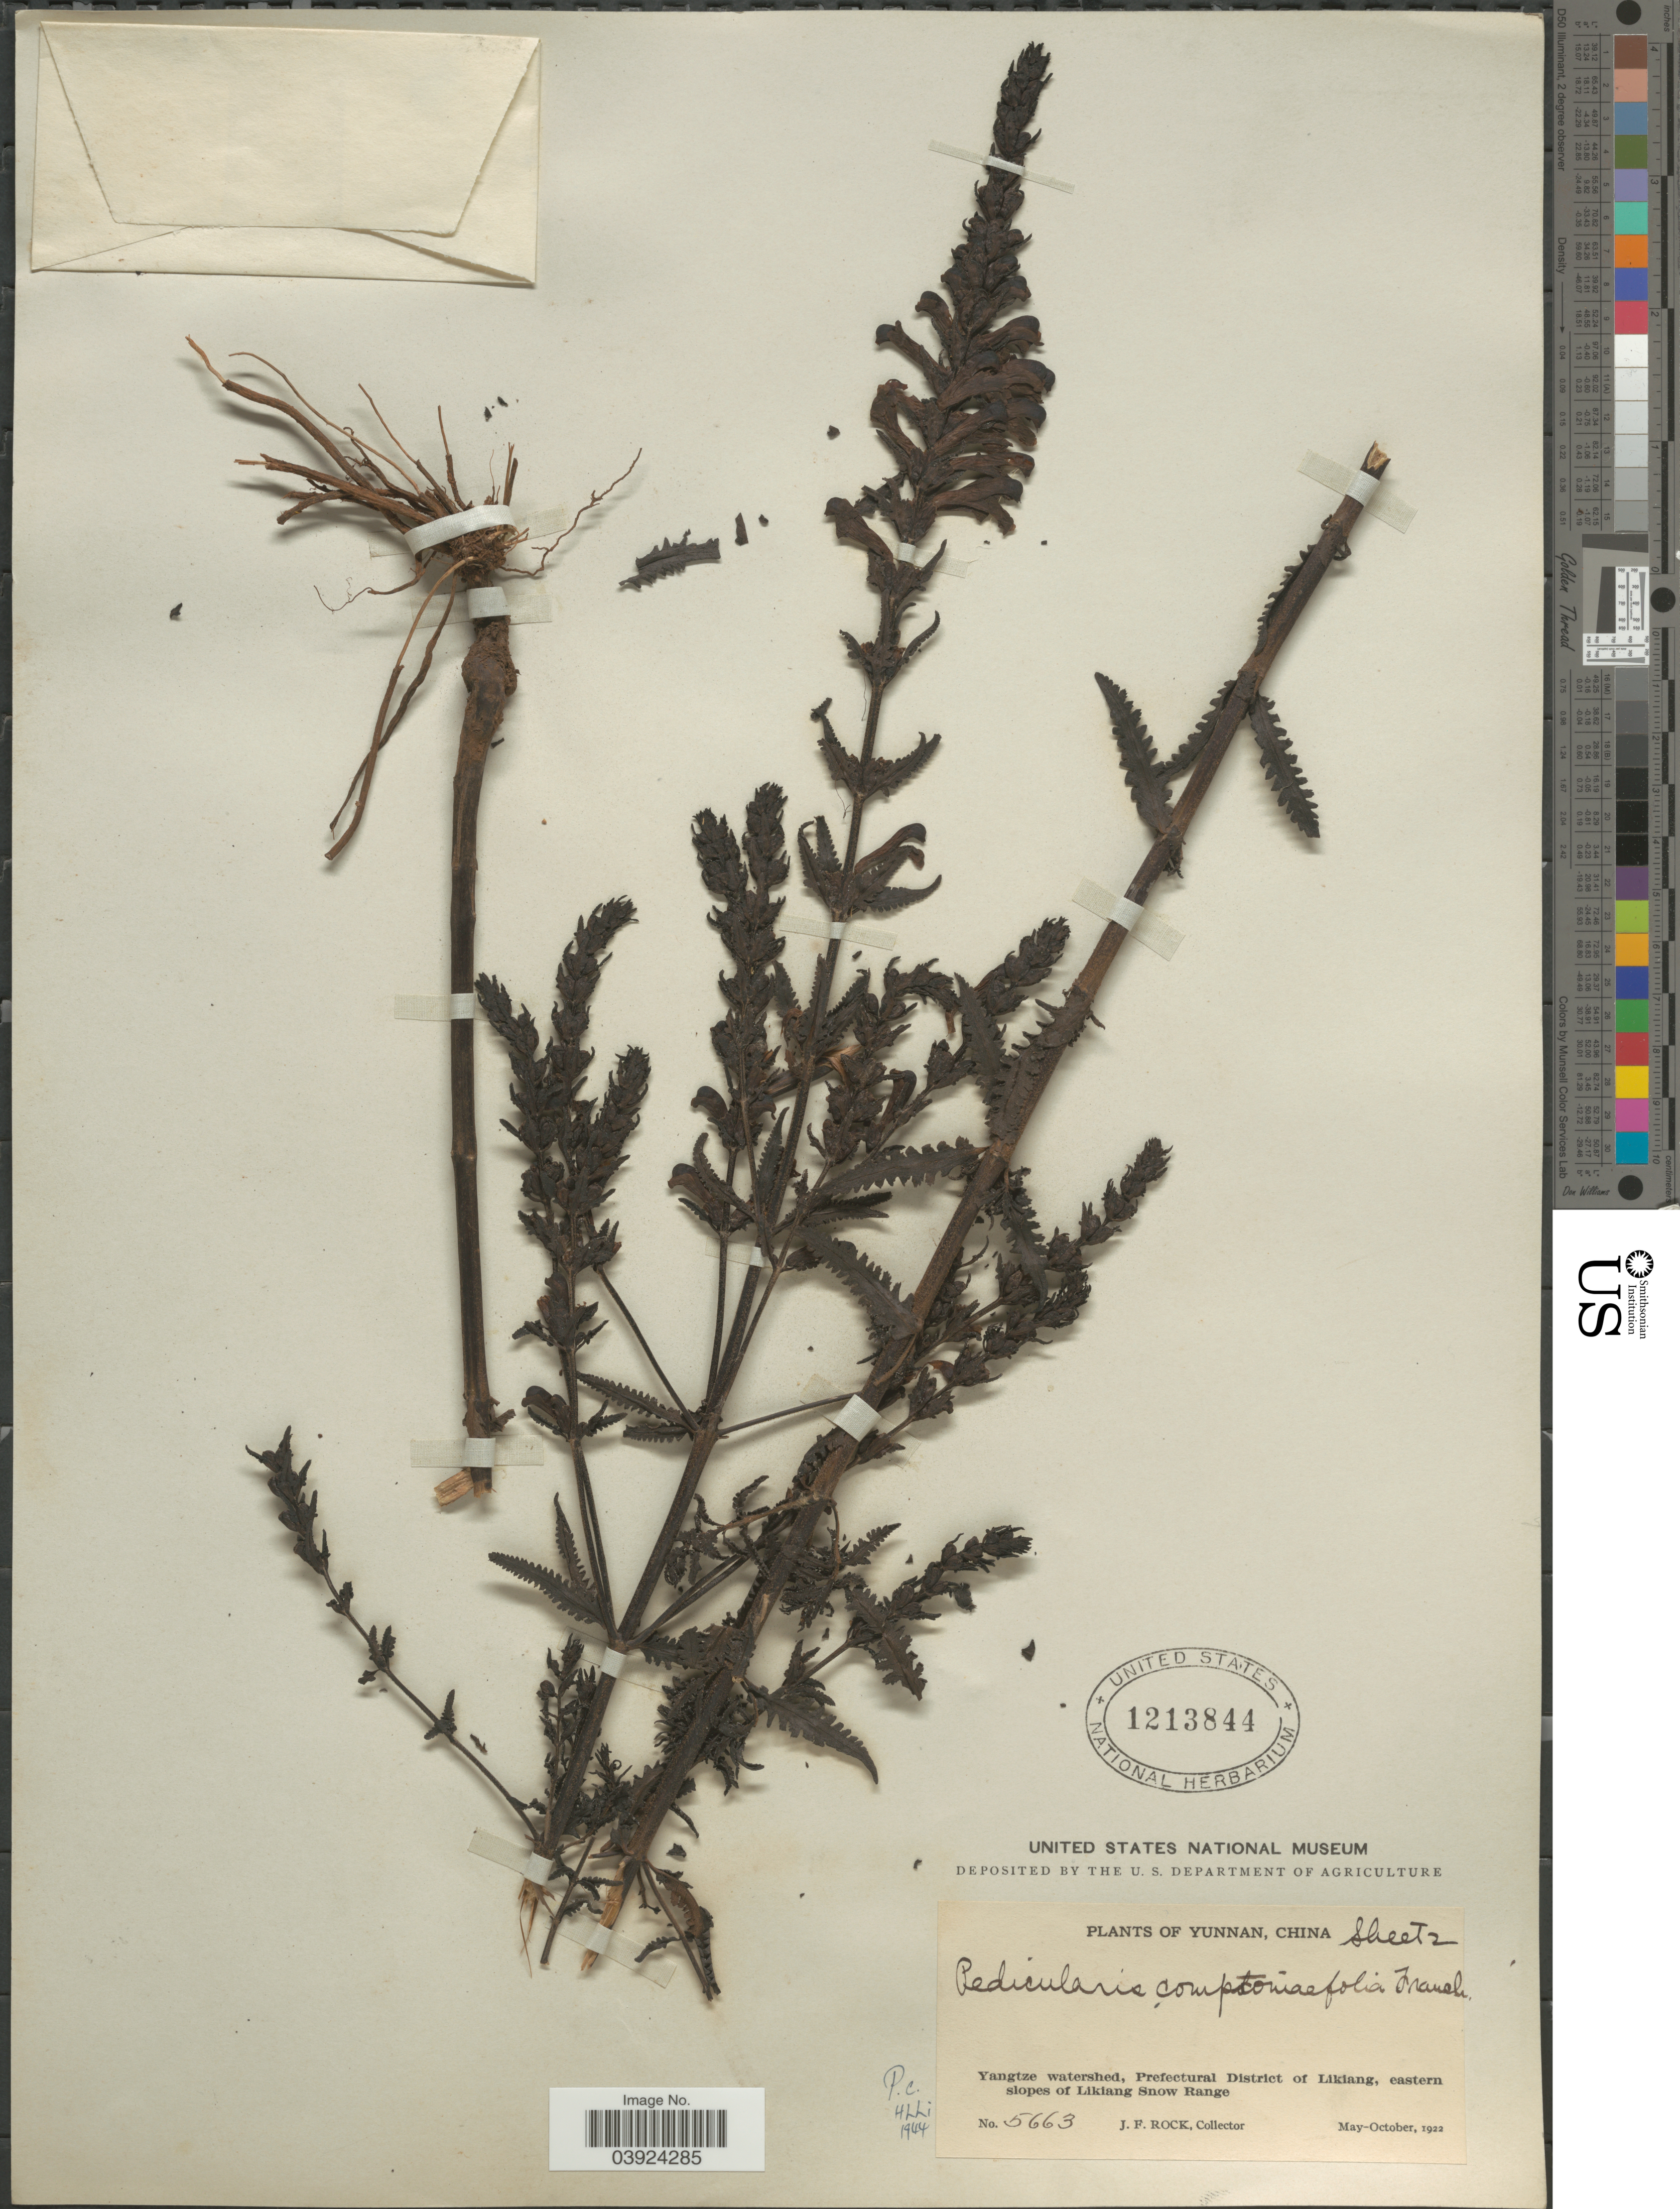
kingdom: Plantae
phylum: Tracheophyta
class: Magnoliopsida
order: Lamiales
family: Orobanchaceae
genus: Pedicularis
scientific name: Pedicularis comptoniaefolia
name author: Franch. ex Maxim.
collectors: J. Rock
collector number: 5663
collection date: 1922-05/1922-10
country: China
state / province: Yunnan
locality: Yangtze watershed, Prefectural District of Likiang, eastern slopes of Likiang Snow Range.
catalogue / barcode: US 1213844